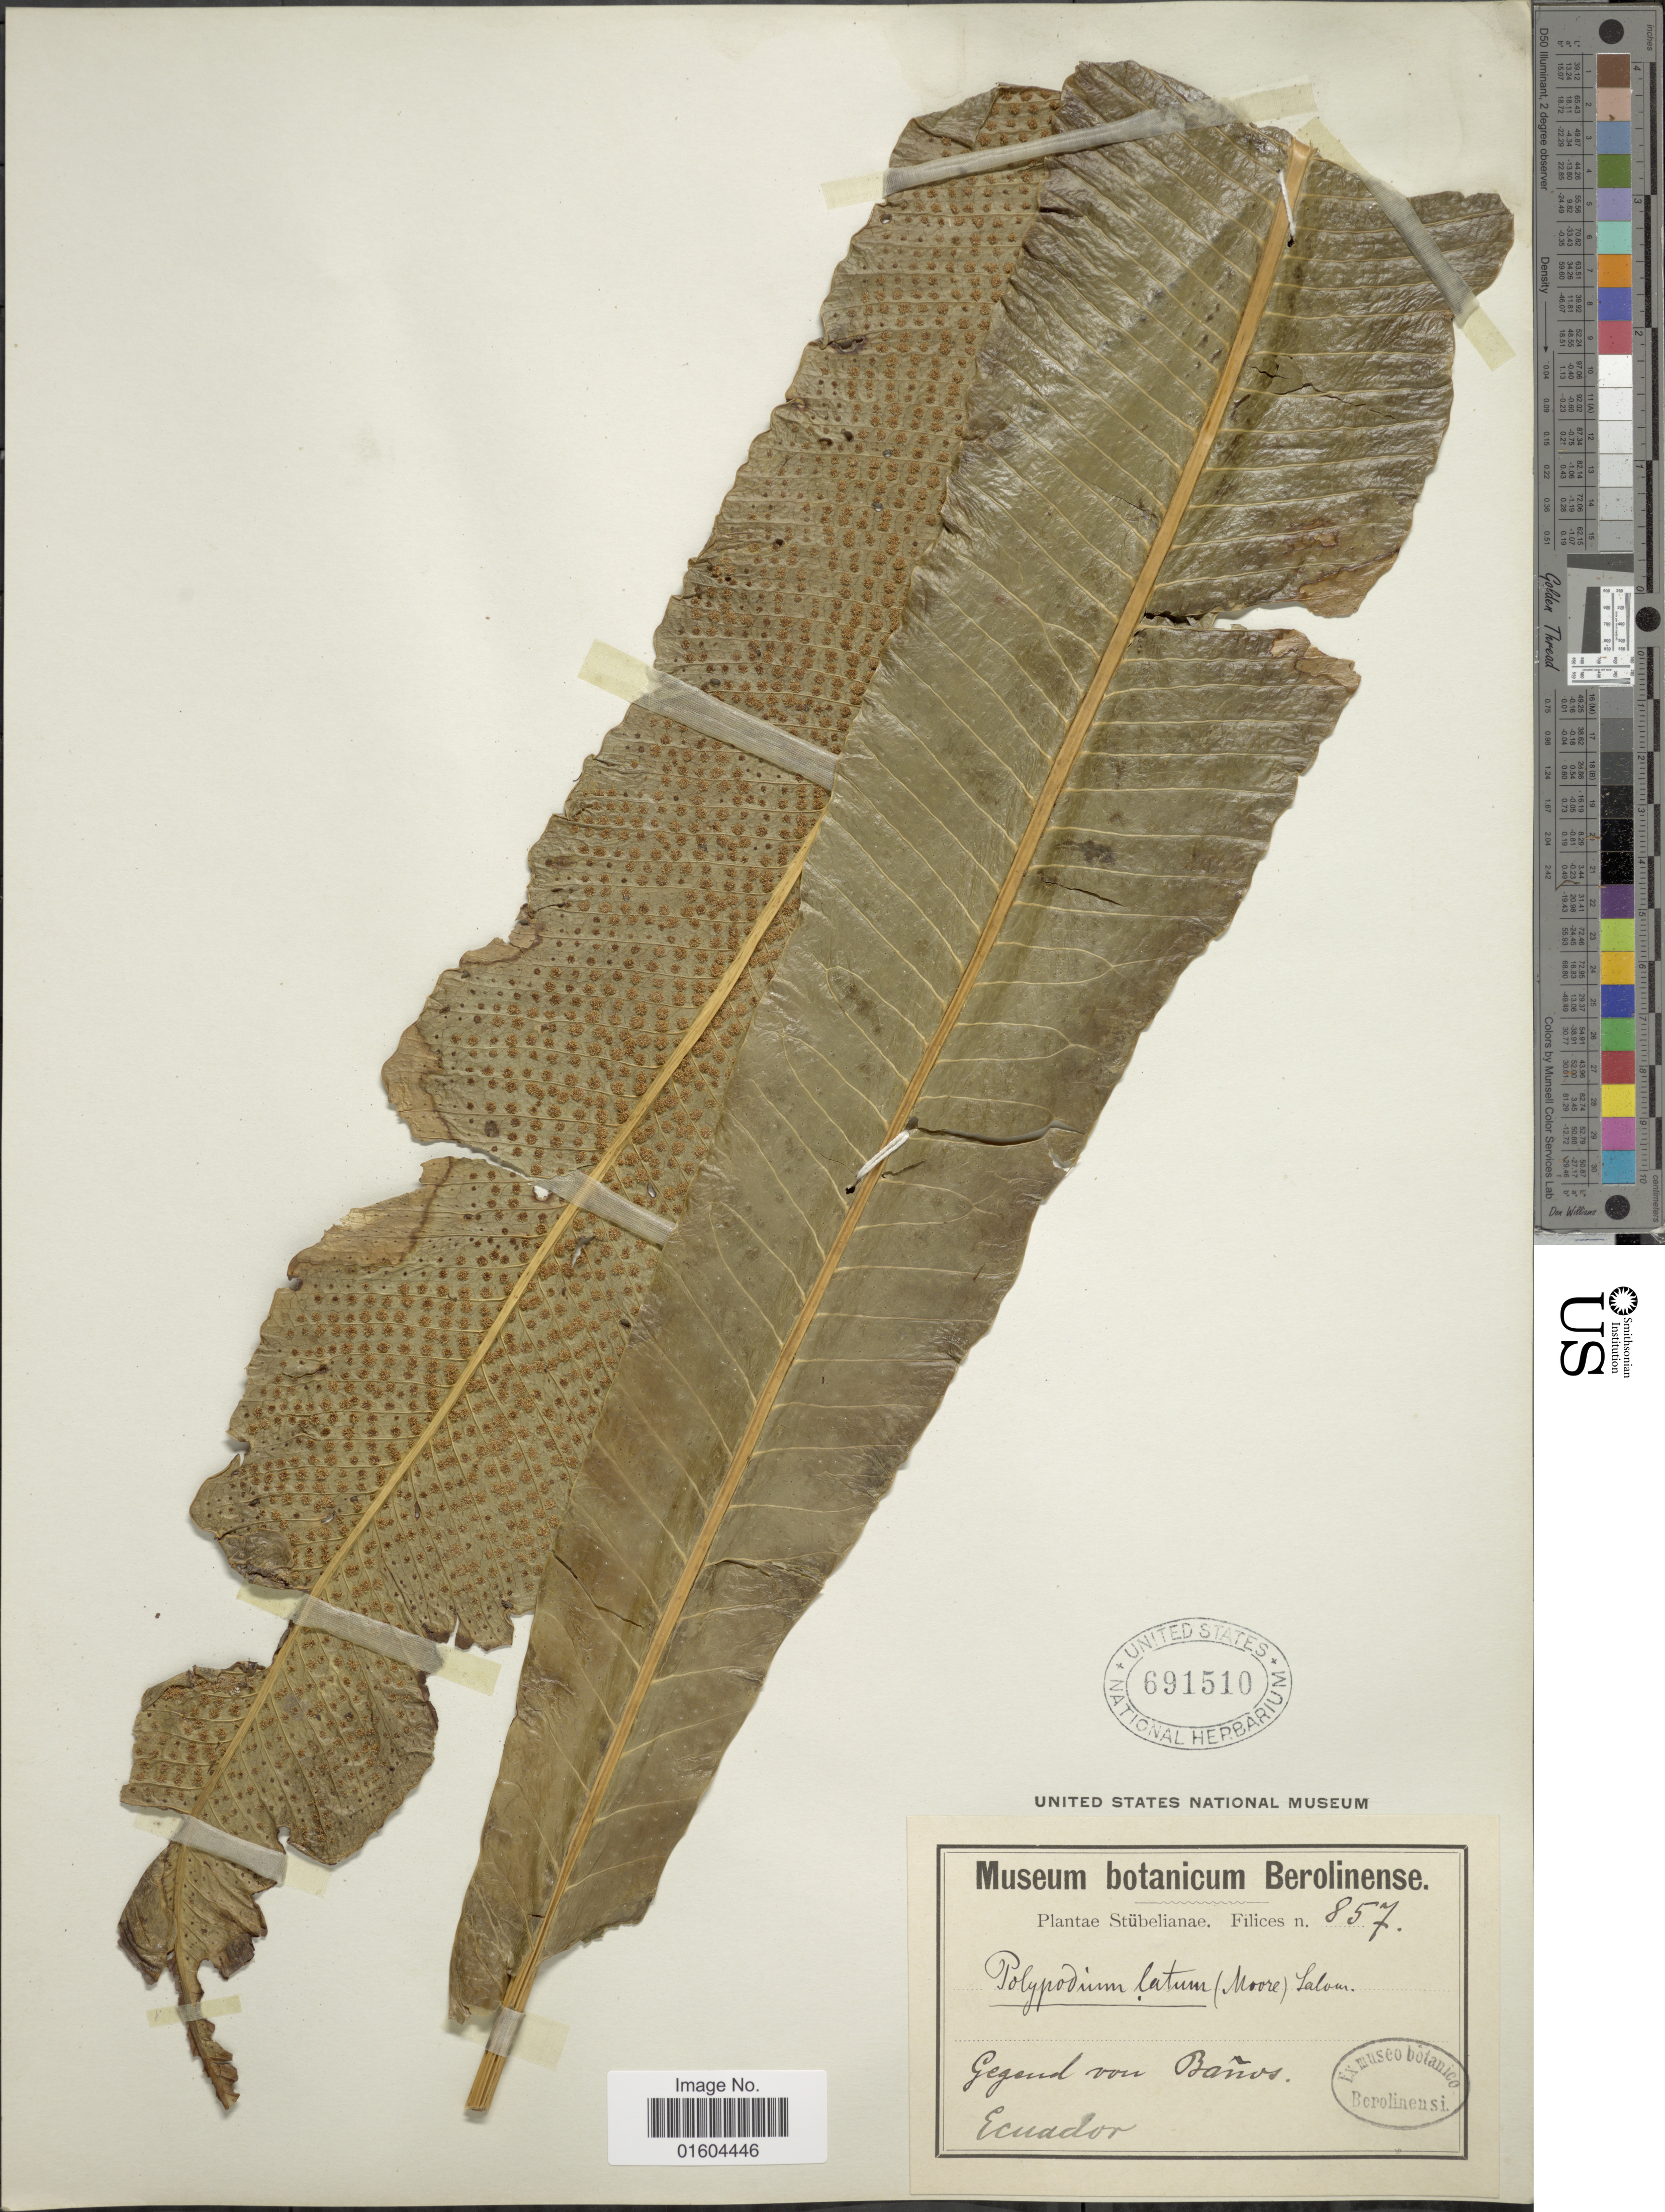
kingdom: Plantae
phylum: Tracheophyta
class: Polypodiopsida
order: Polypodiales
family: Polypodiaceae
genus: Campyloneurum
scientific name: Campyloneurum latum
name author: T. Moore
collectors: -. Stubel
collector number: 857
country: Ecuador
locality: Gehed von Banos, Ecuador.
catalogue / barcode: US 691510